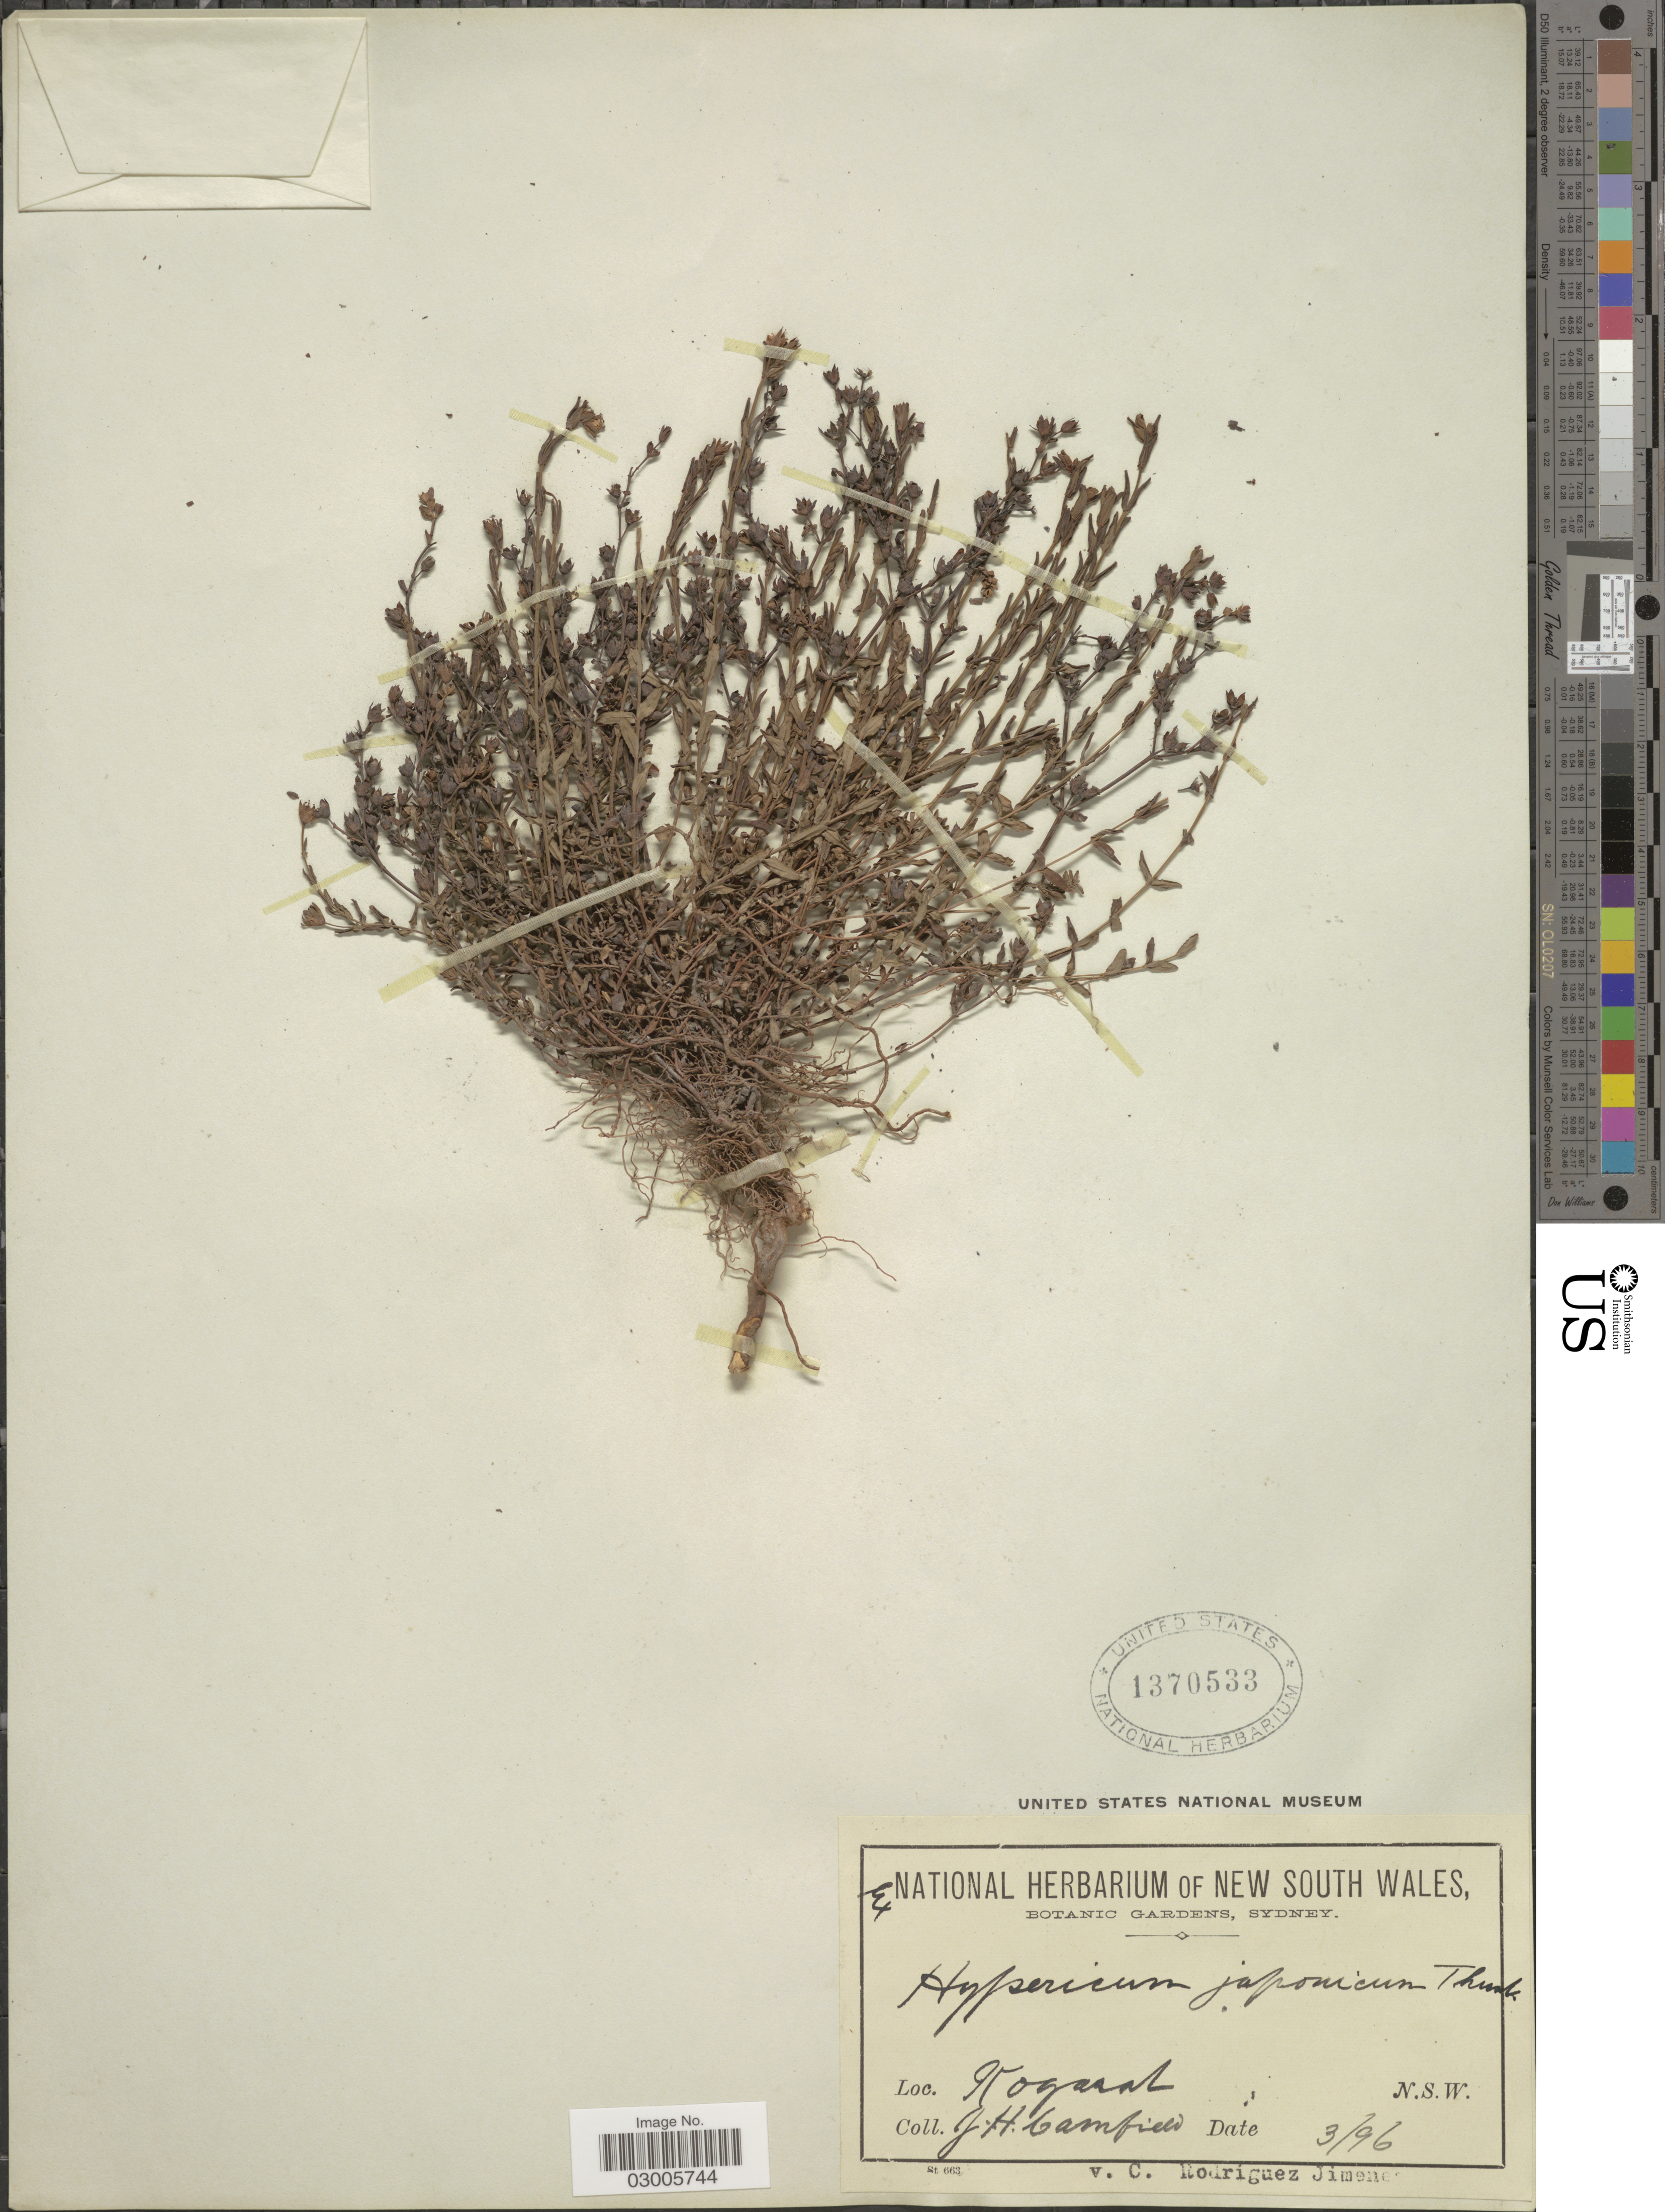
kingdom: Plantae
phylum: Tracheophyta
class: Magnoliopsida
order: Malpighiales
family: Hypericaceae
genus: Hypericum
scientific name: Hypericum japonicum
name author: Thunb.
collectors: J. Camfield & C. Rodríguez Jiménez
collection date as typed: Transcribed d/m/y: /3/96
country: Australia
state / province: New South Wales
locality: Kogarah.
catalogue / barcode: US 1370533